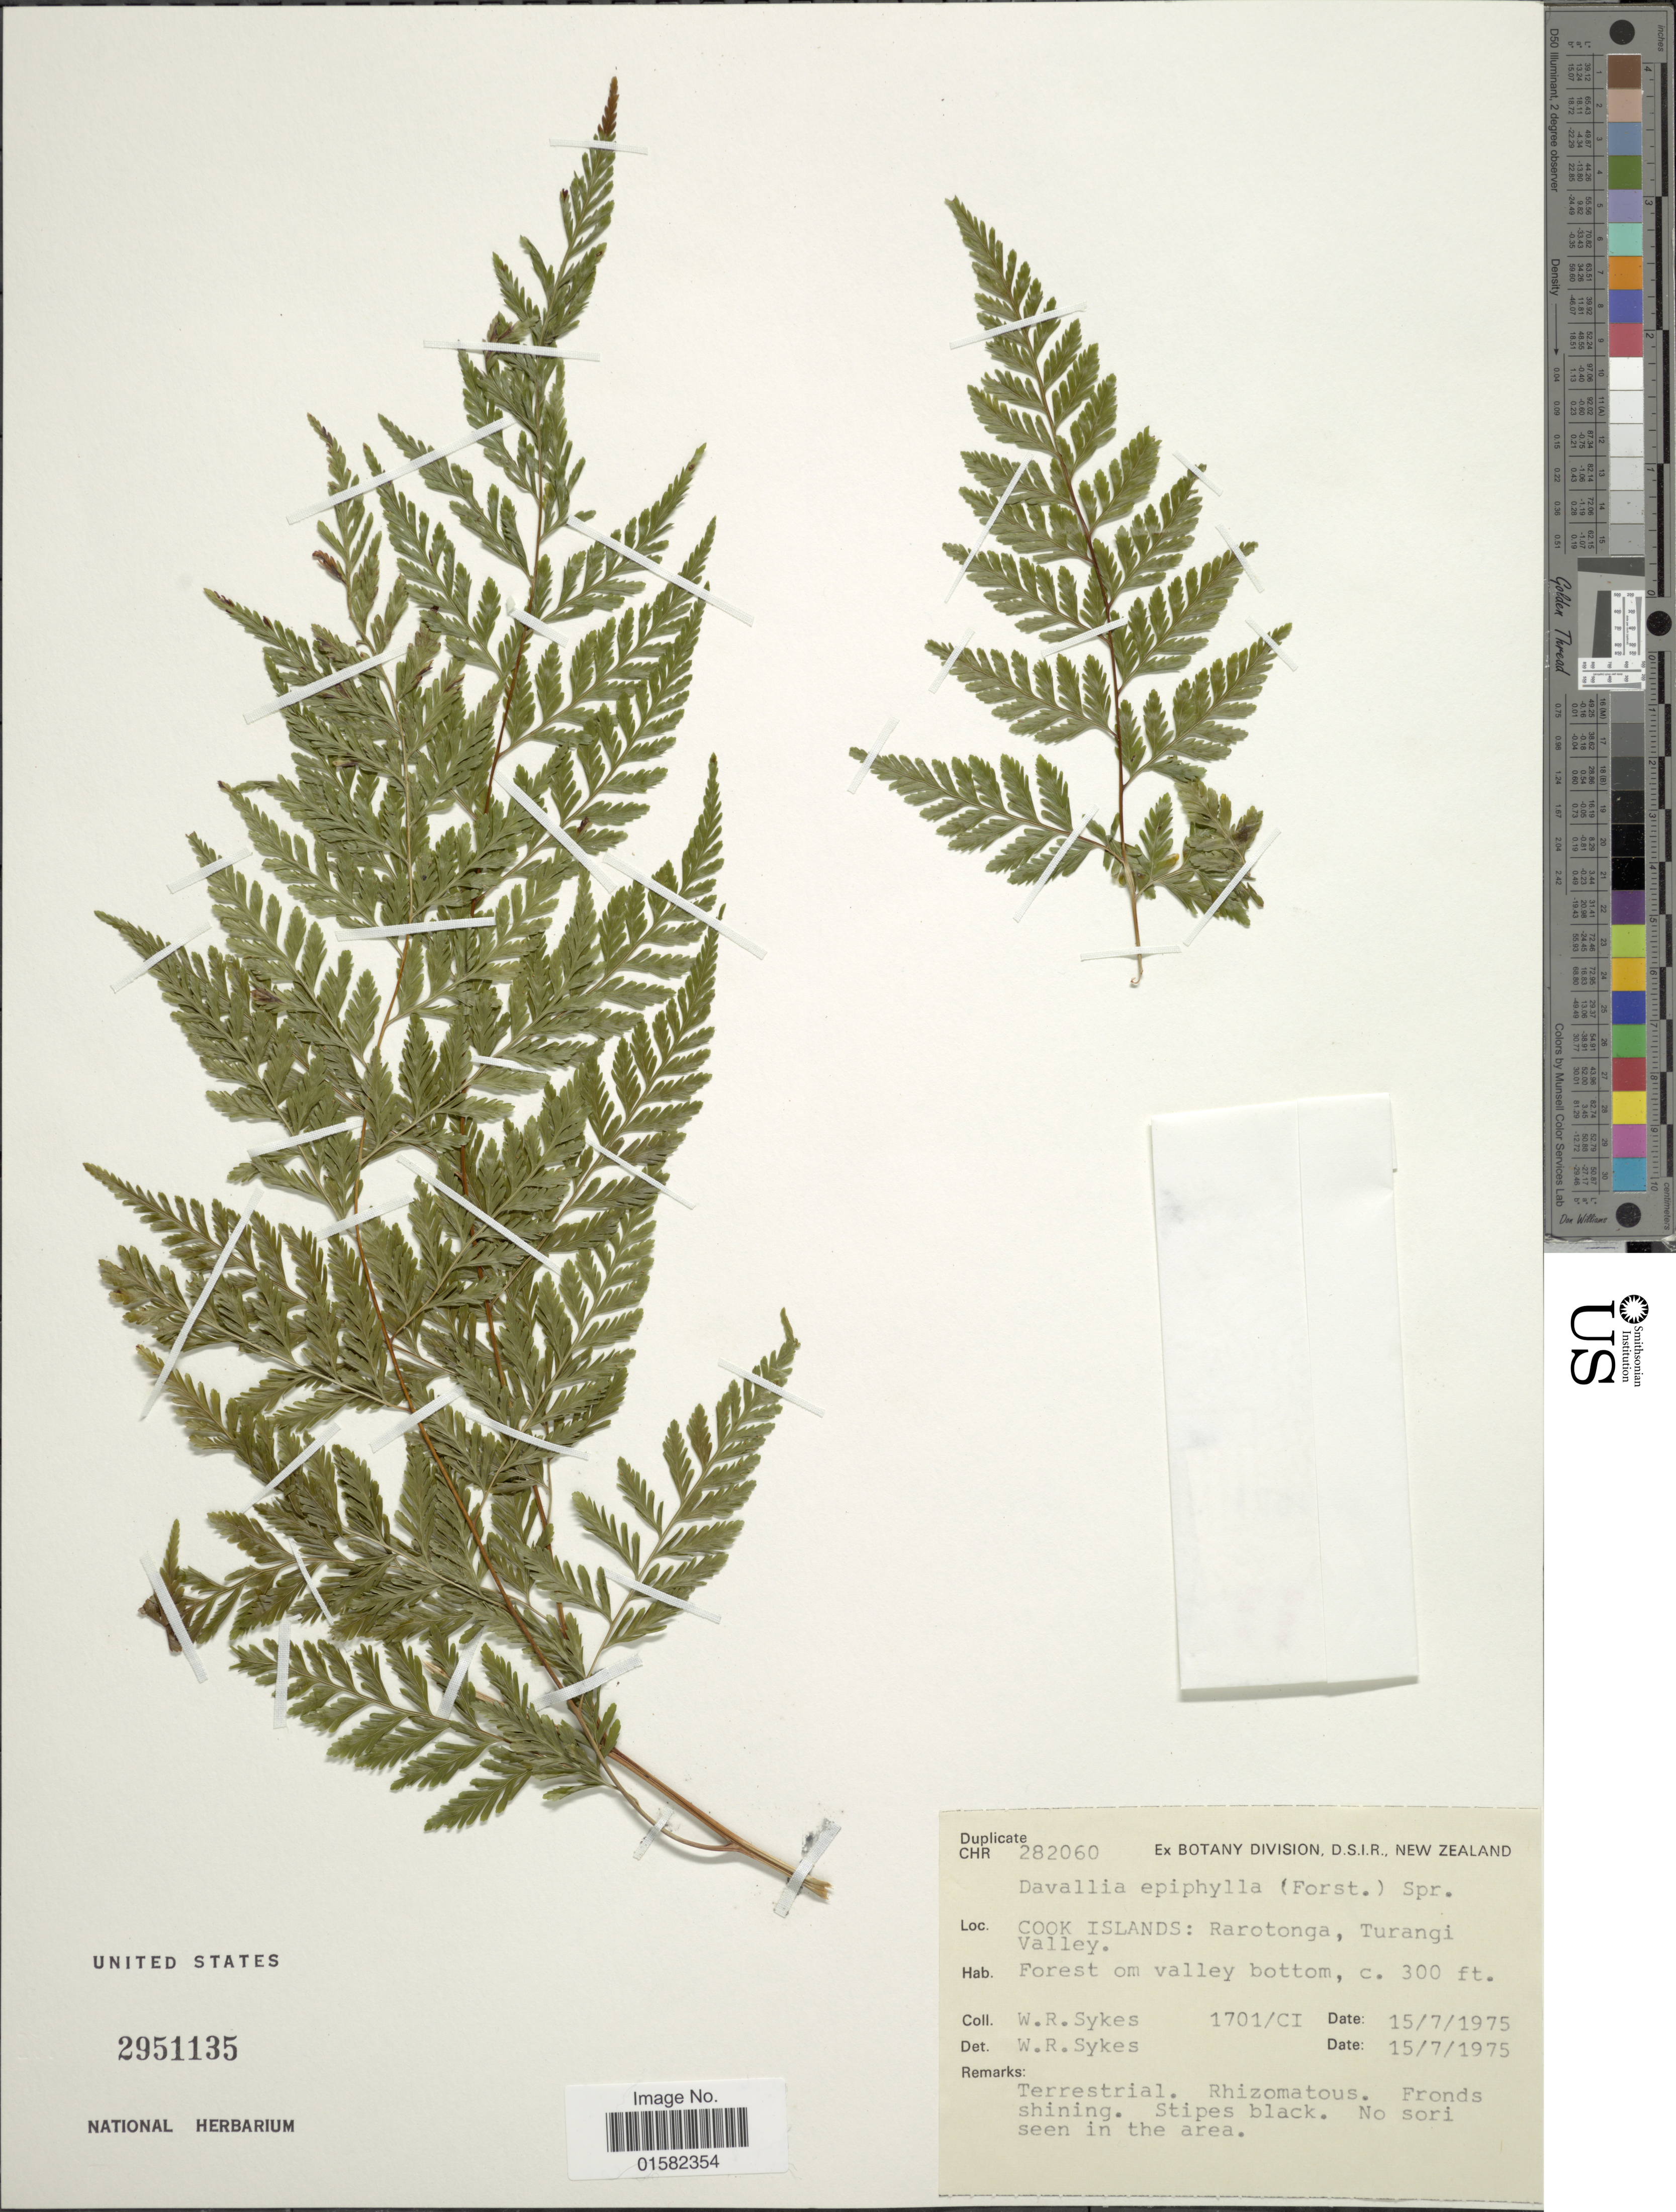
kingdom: Plantae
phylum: Tracheophyta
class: Polypodiopsida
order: Polypodiales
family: Davalliaceae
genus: Wibelia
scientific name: Wibelia denticulata var. elata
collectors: W. R. Sykes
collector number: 1701/CI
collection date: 1975-07-15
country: Cook Islands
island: Rarotonga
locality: Rarotonga, Turangi Valley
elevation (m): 91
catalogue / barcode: US 2951135